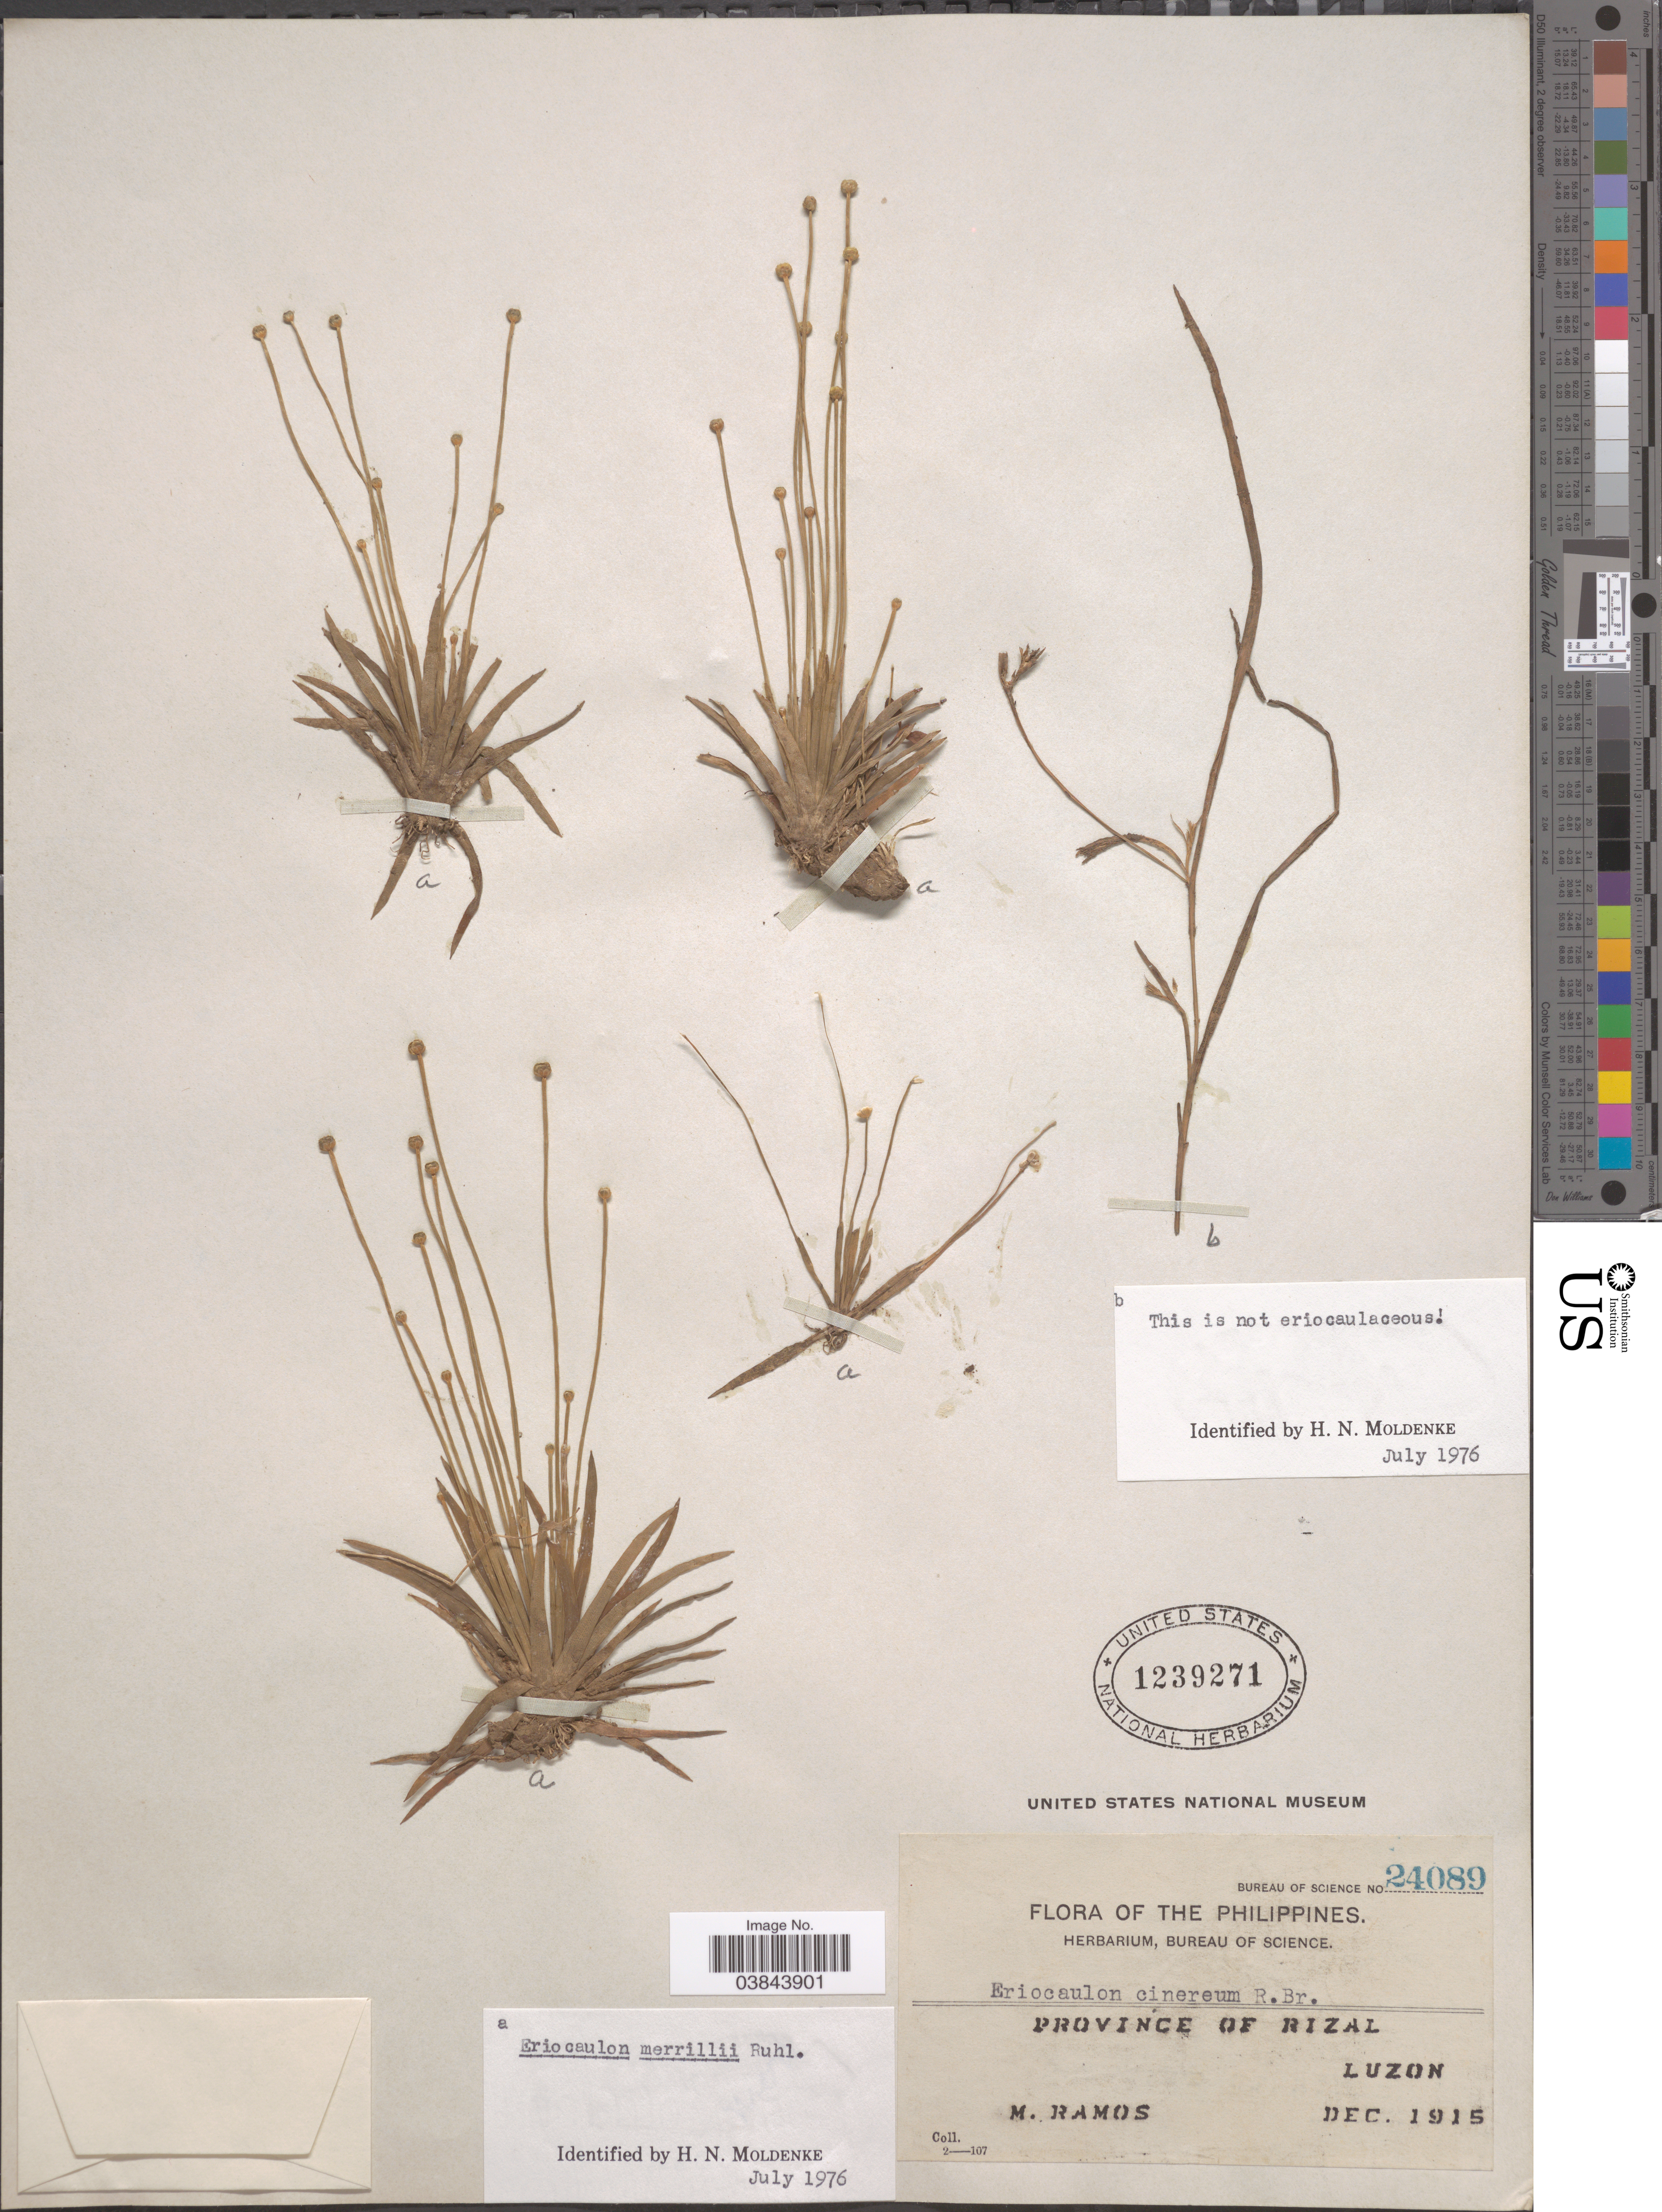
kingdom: Plantae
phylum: Tracheophyta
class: Liliopsida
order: Poales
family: Eriocaulaceae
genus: Eriocaulon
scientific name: Eriocaulon merrillii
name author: Ruhland in Perkins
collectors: M. Ramos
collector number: Bureau of Science 24089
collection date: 1915-12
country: Philippines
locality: Province of Rizal, Luzon.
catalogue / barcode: US 1239271